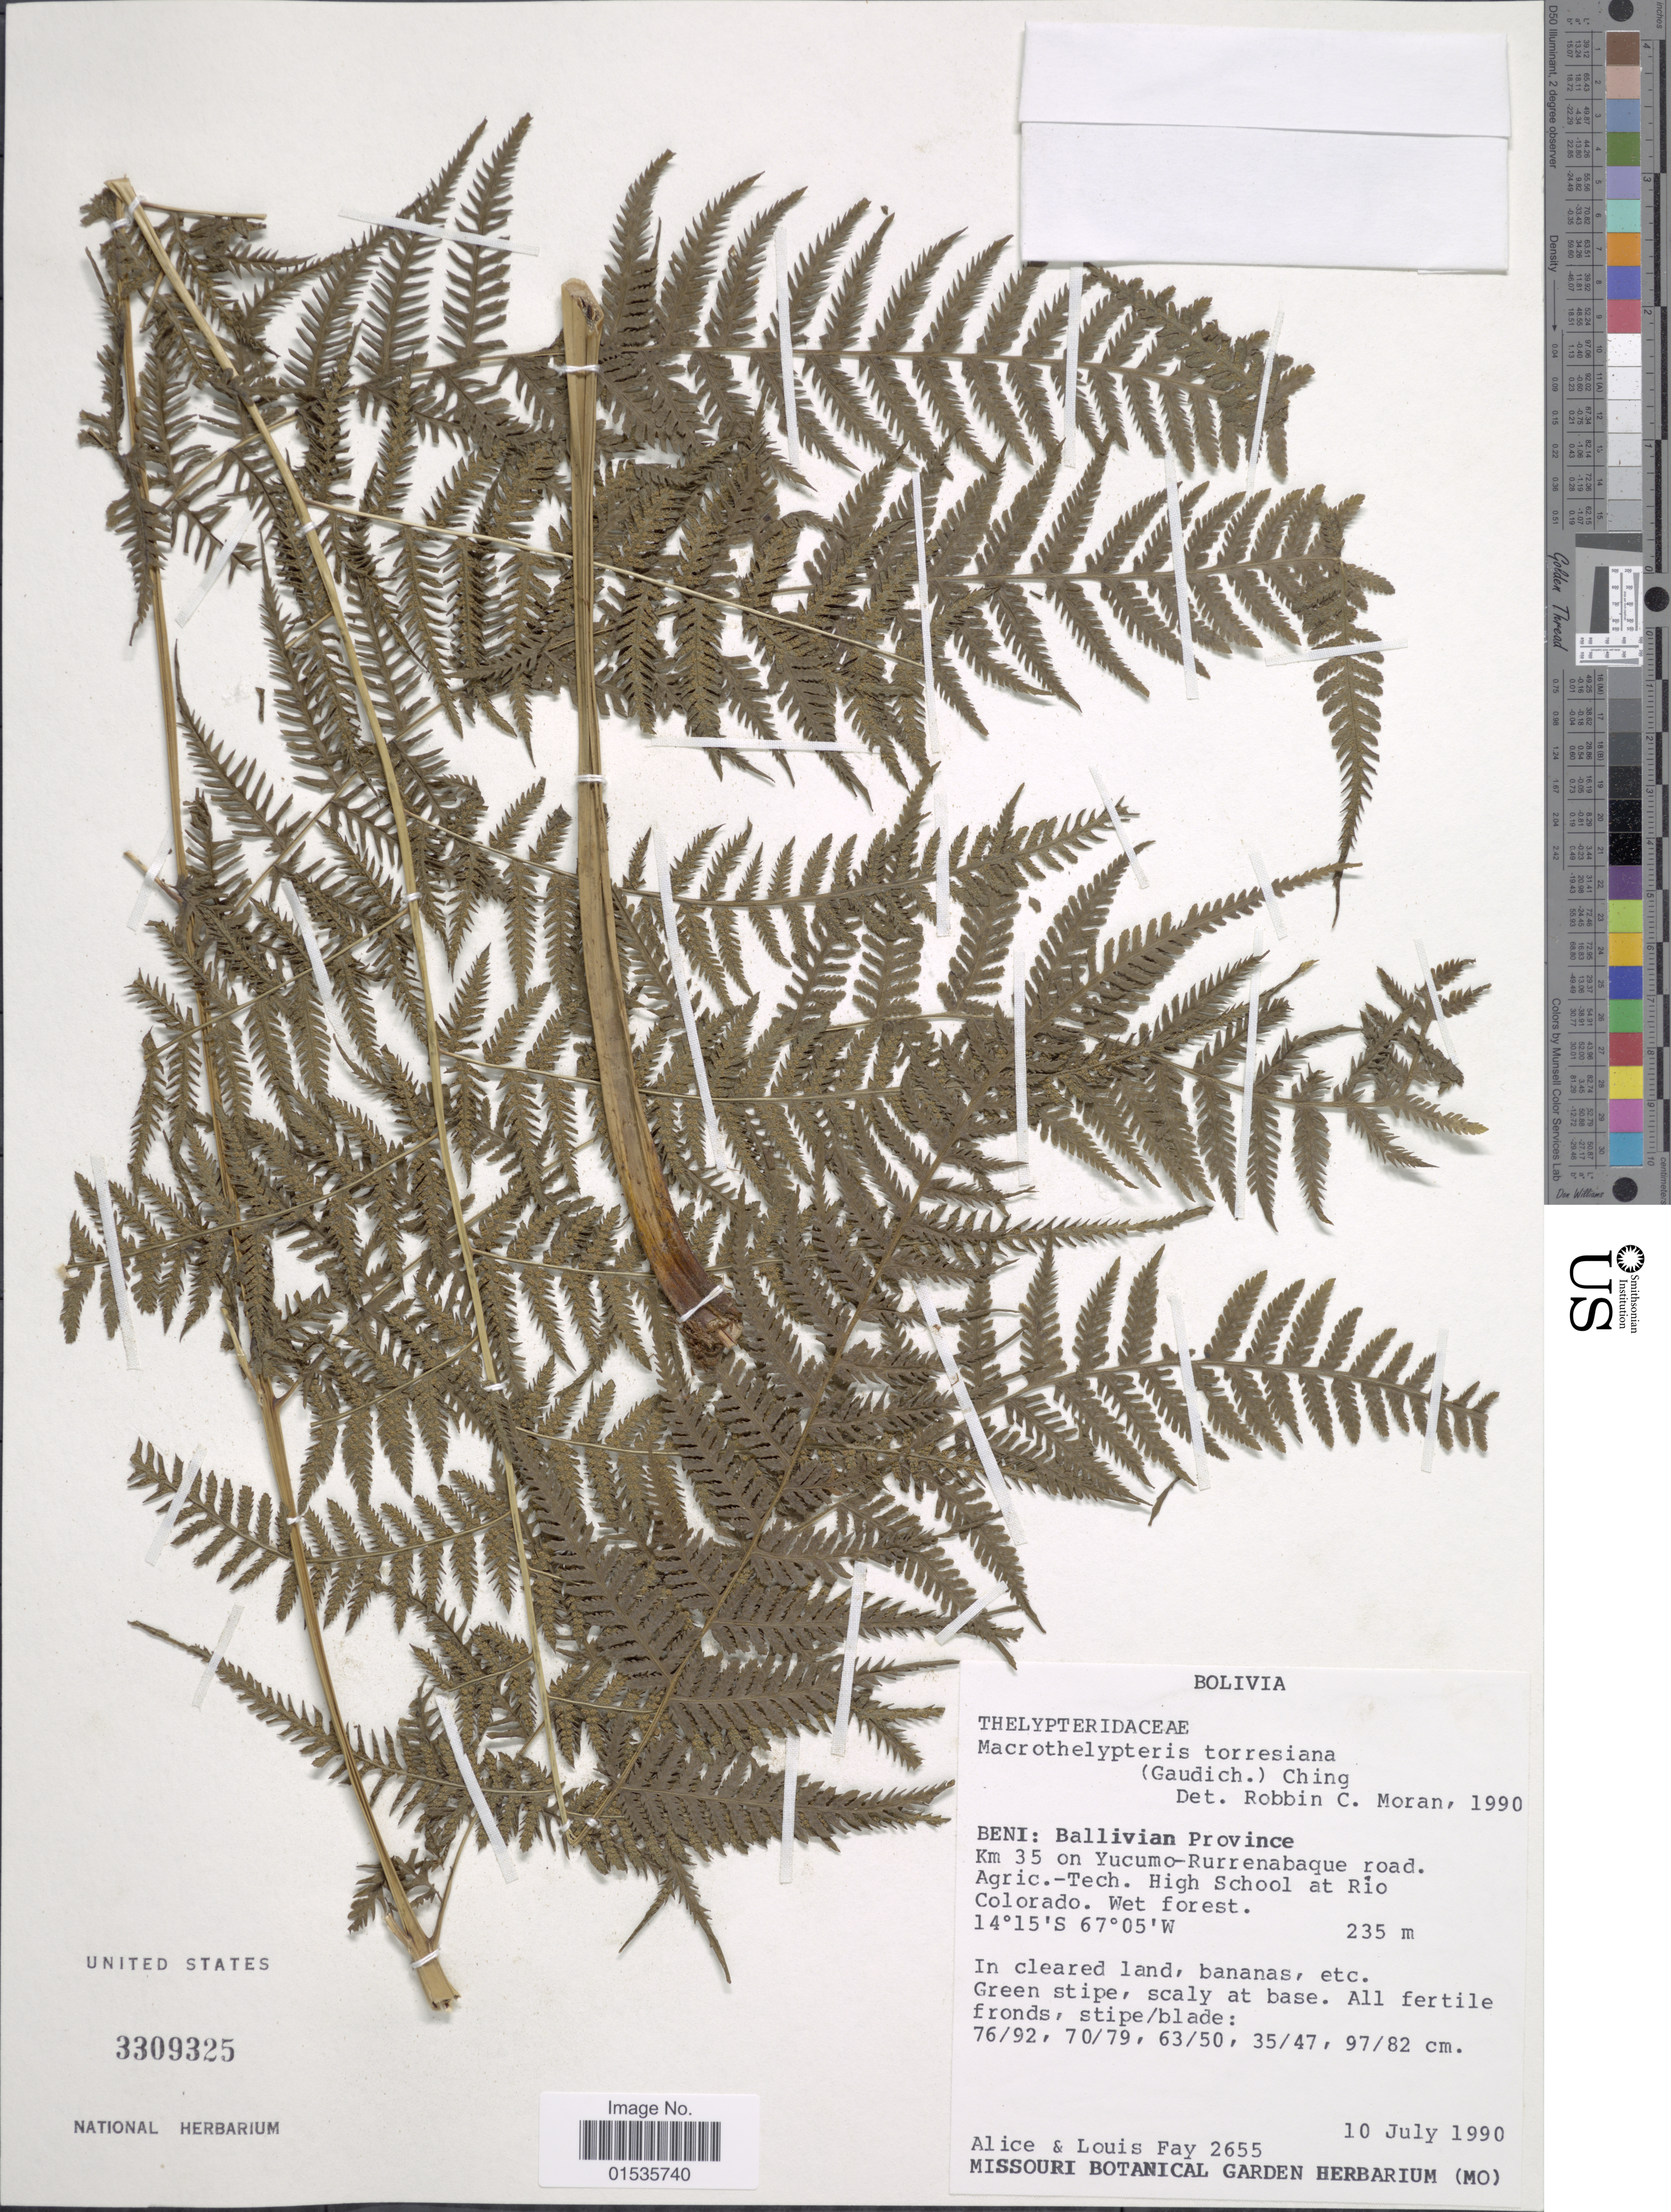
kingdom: Plantae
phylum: Tracheophyta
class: Polypodiopsida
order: Polypodiales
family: Thelypteridaceae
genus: Macrothelypteris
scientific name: Macrothelypteris torresiana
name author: (Gaudich.) Ching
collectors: A. Fay & L. Fay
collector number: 2655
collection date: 1990-07-10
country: Bolivia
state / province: Beni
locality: Bolivia. Beni: Ballivian Province Km 35 on Yumuco-Rurrenabaque road Agric-Tech, Highschool at Rio Colorado.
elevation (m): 235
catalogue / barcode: US 3309325